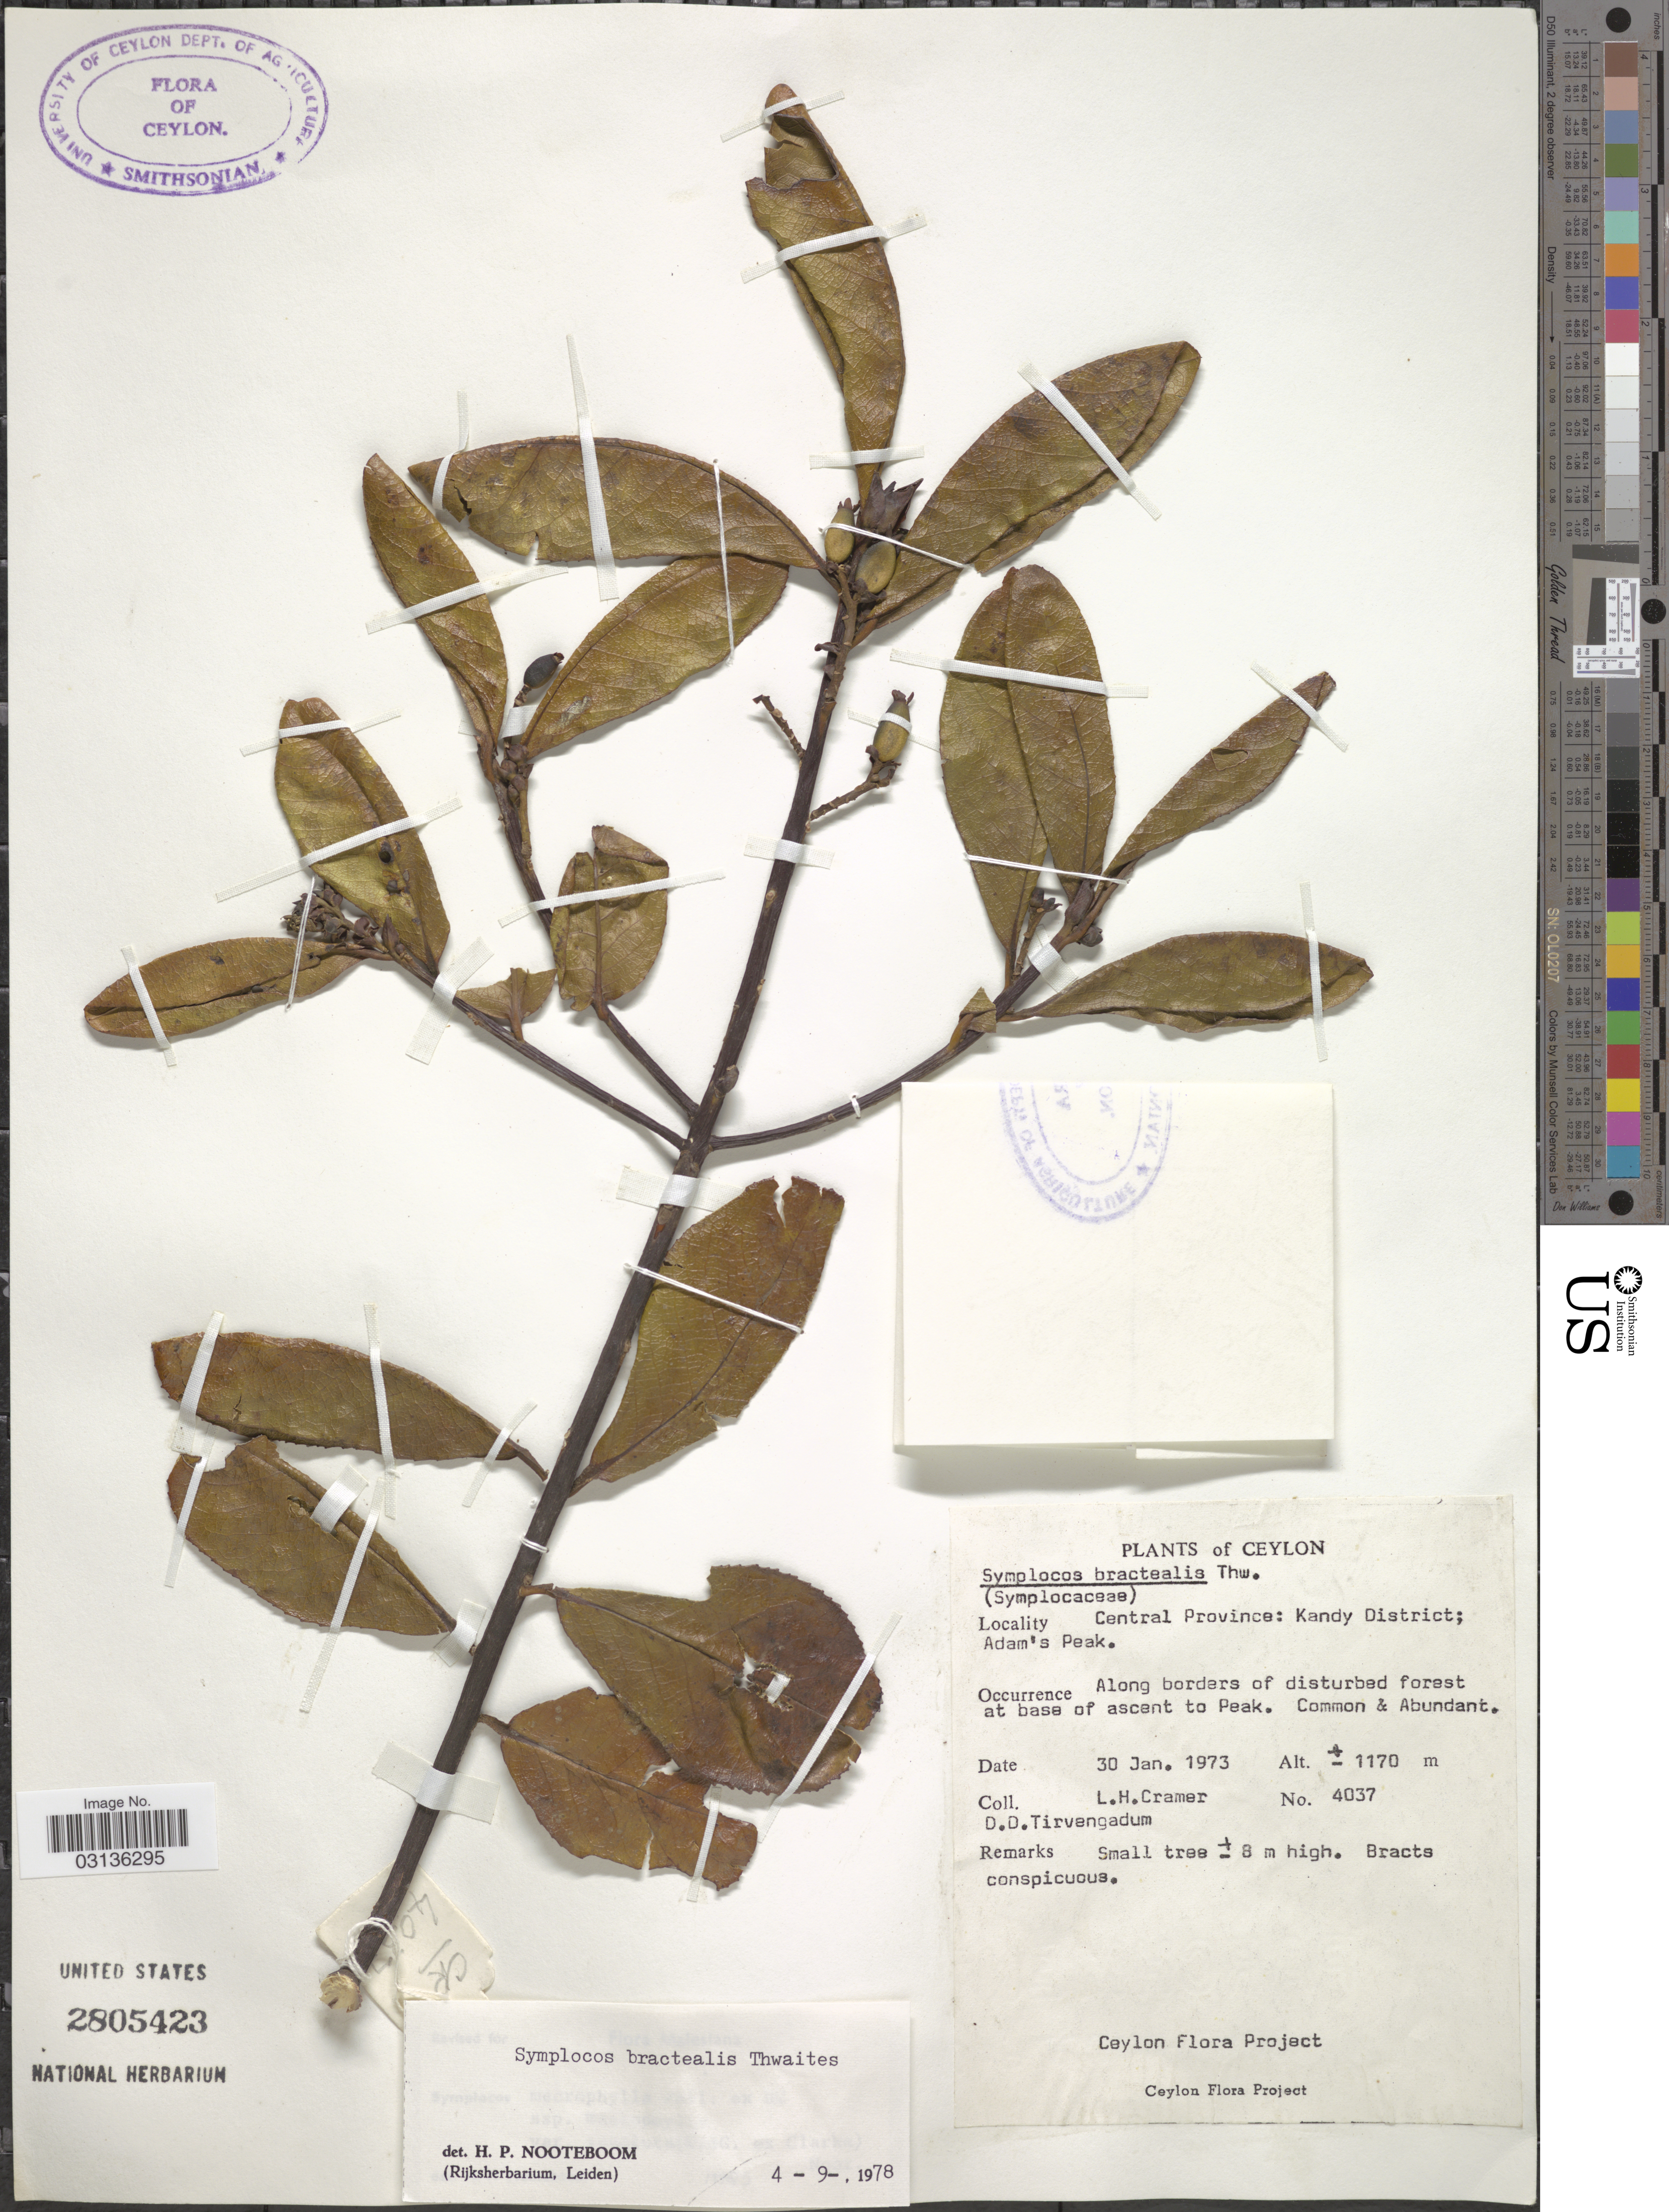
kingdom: Plantae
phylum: Tracheophyta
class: Magnoliopsida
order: Ericales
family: Symplocaceae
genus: Symplocos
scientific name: Symplocos bractealis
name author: Thwaites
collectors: L. H. Cramer & D. Tirvengadum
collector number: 4037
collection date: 1973-01-30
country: Sri Lanka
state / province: Central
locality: Ceylon. Central Province: Kandy District; Adam's Peak.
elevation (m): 1170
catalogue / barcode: US 2805423